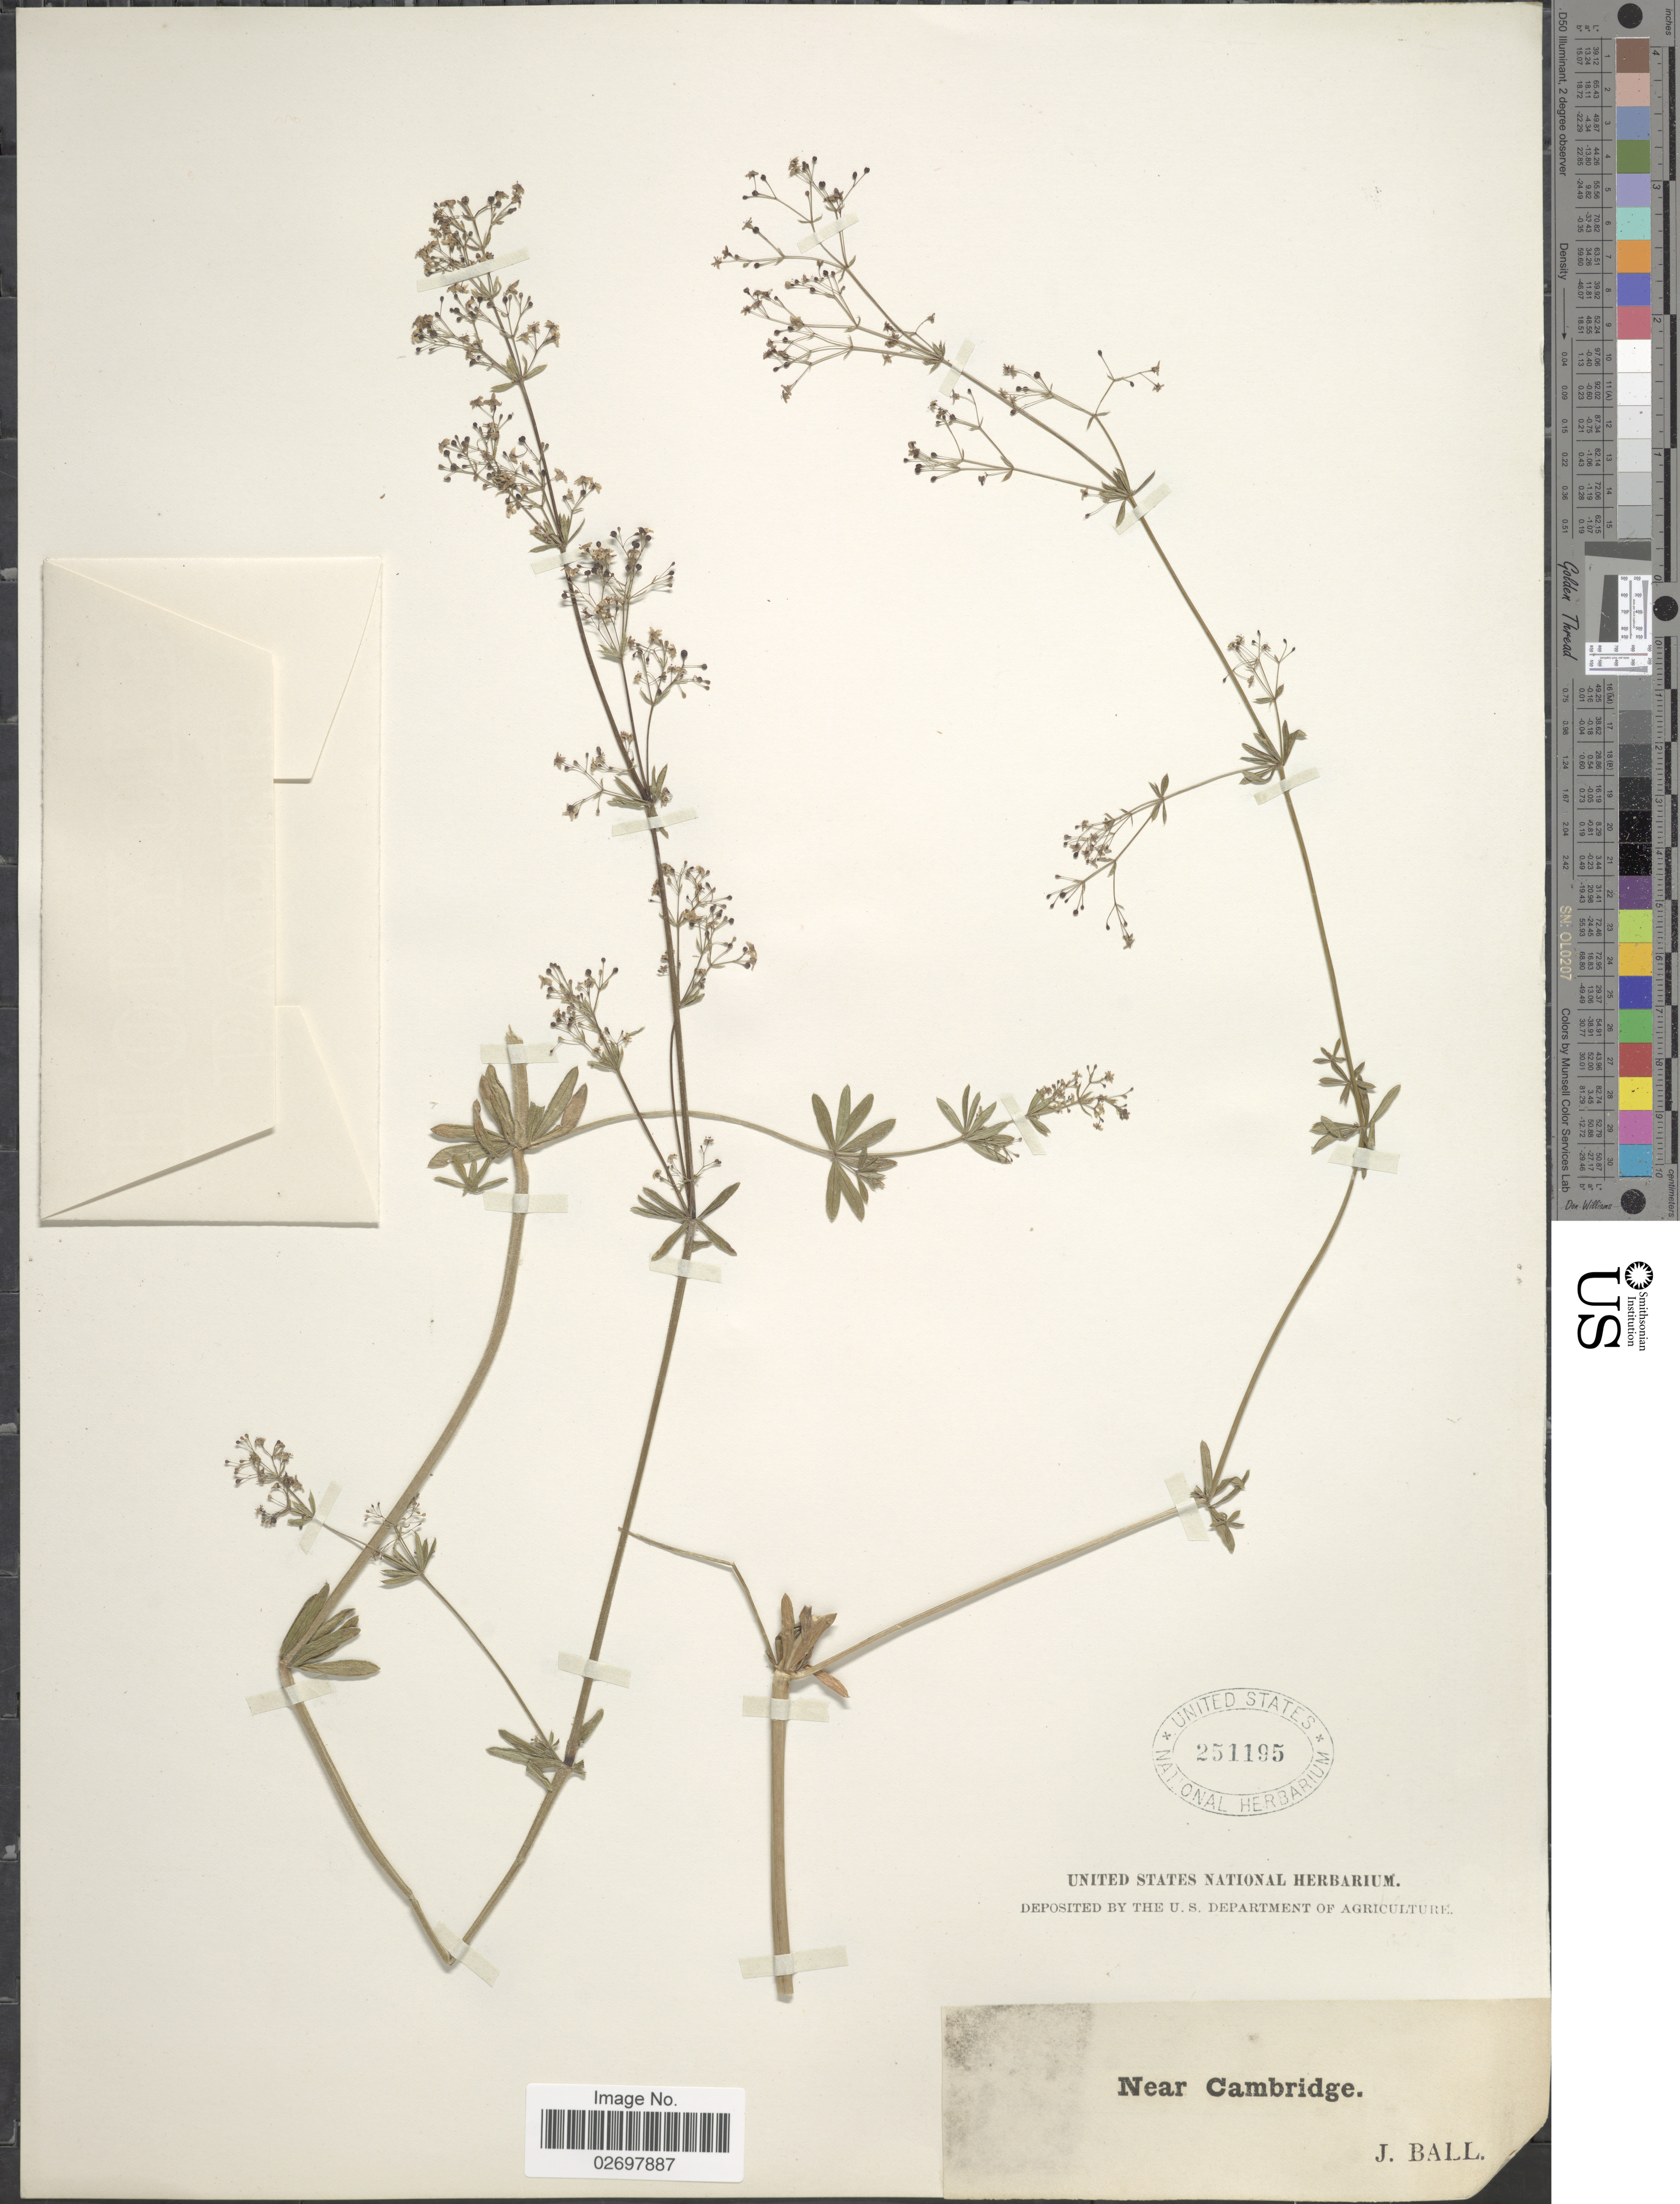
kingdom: Plantae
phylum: Tracheophyta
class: Magnoliopsida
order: Gentianales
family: Rubiaceae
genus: Galium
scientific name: Galium sp.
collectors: J. Ball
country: United Kingdom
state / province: England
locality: Near Cambridge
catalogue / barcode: US 251195